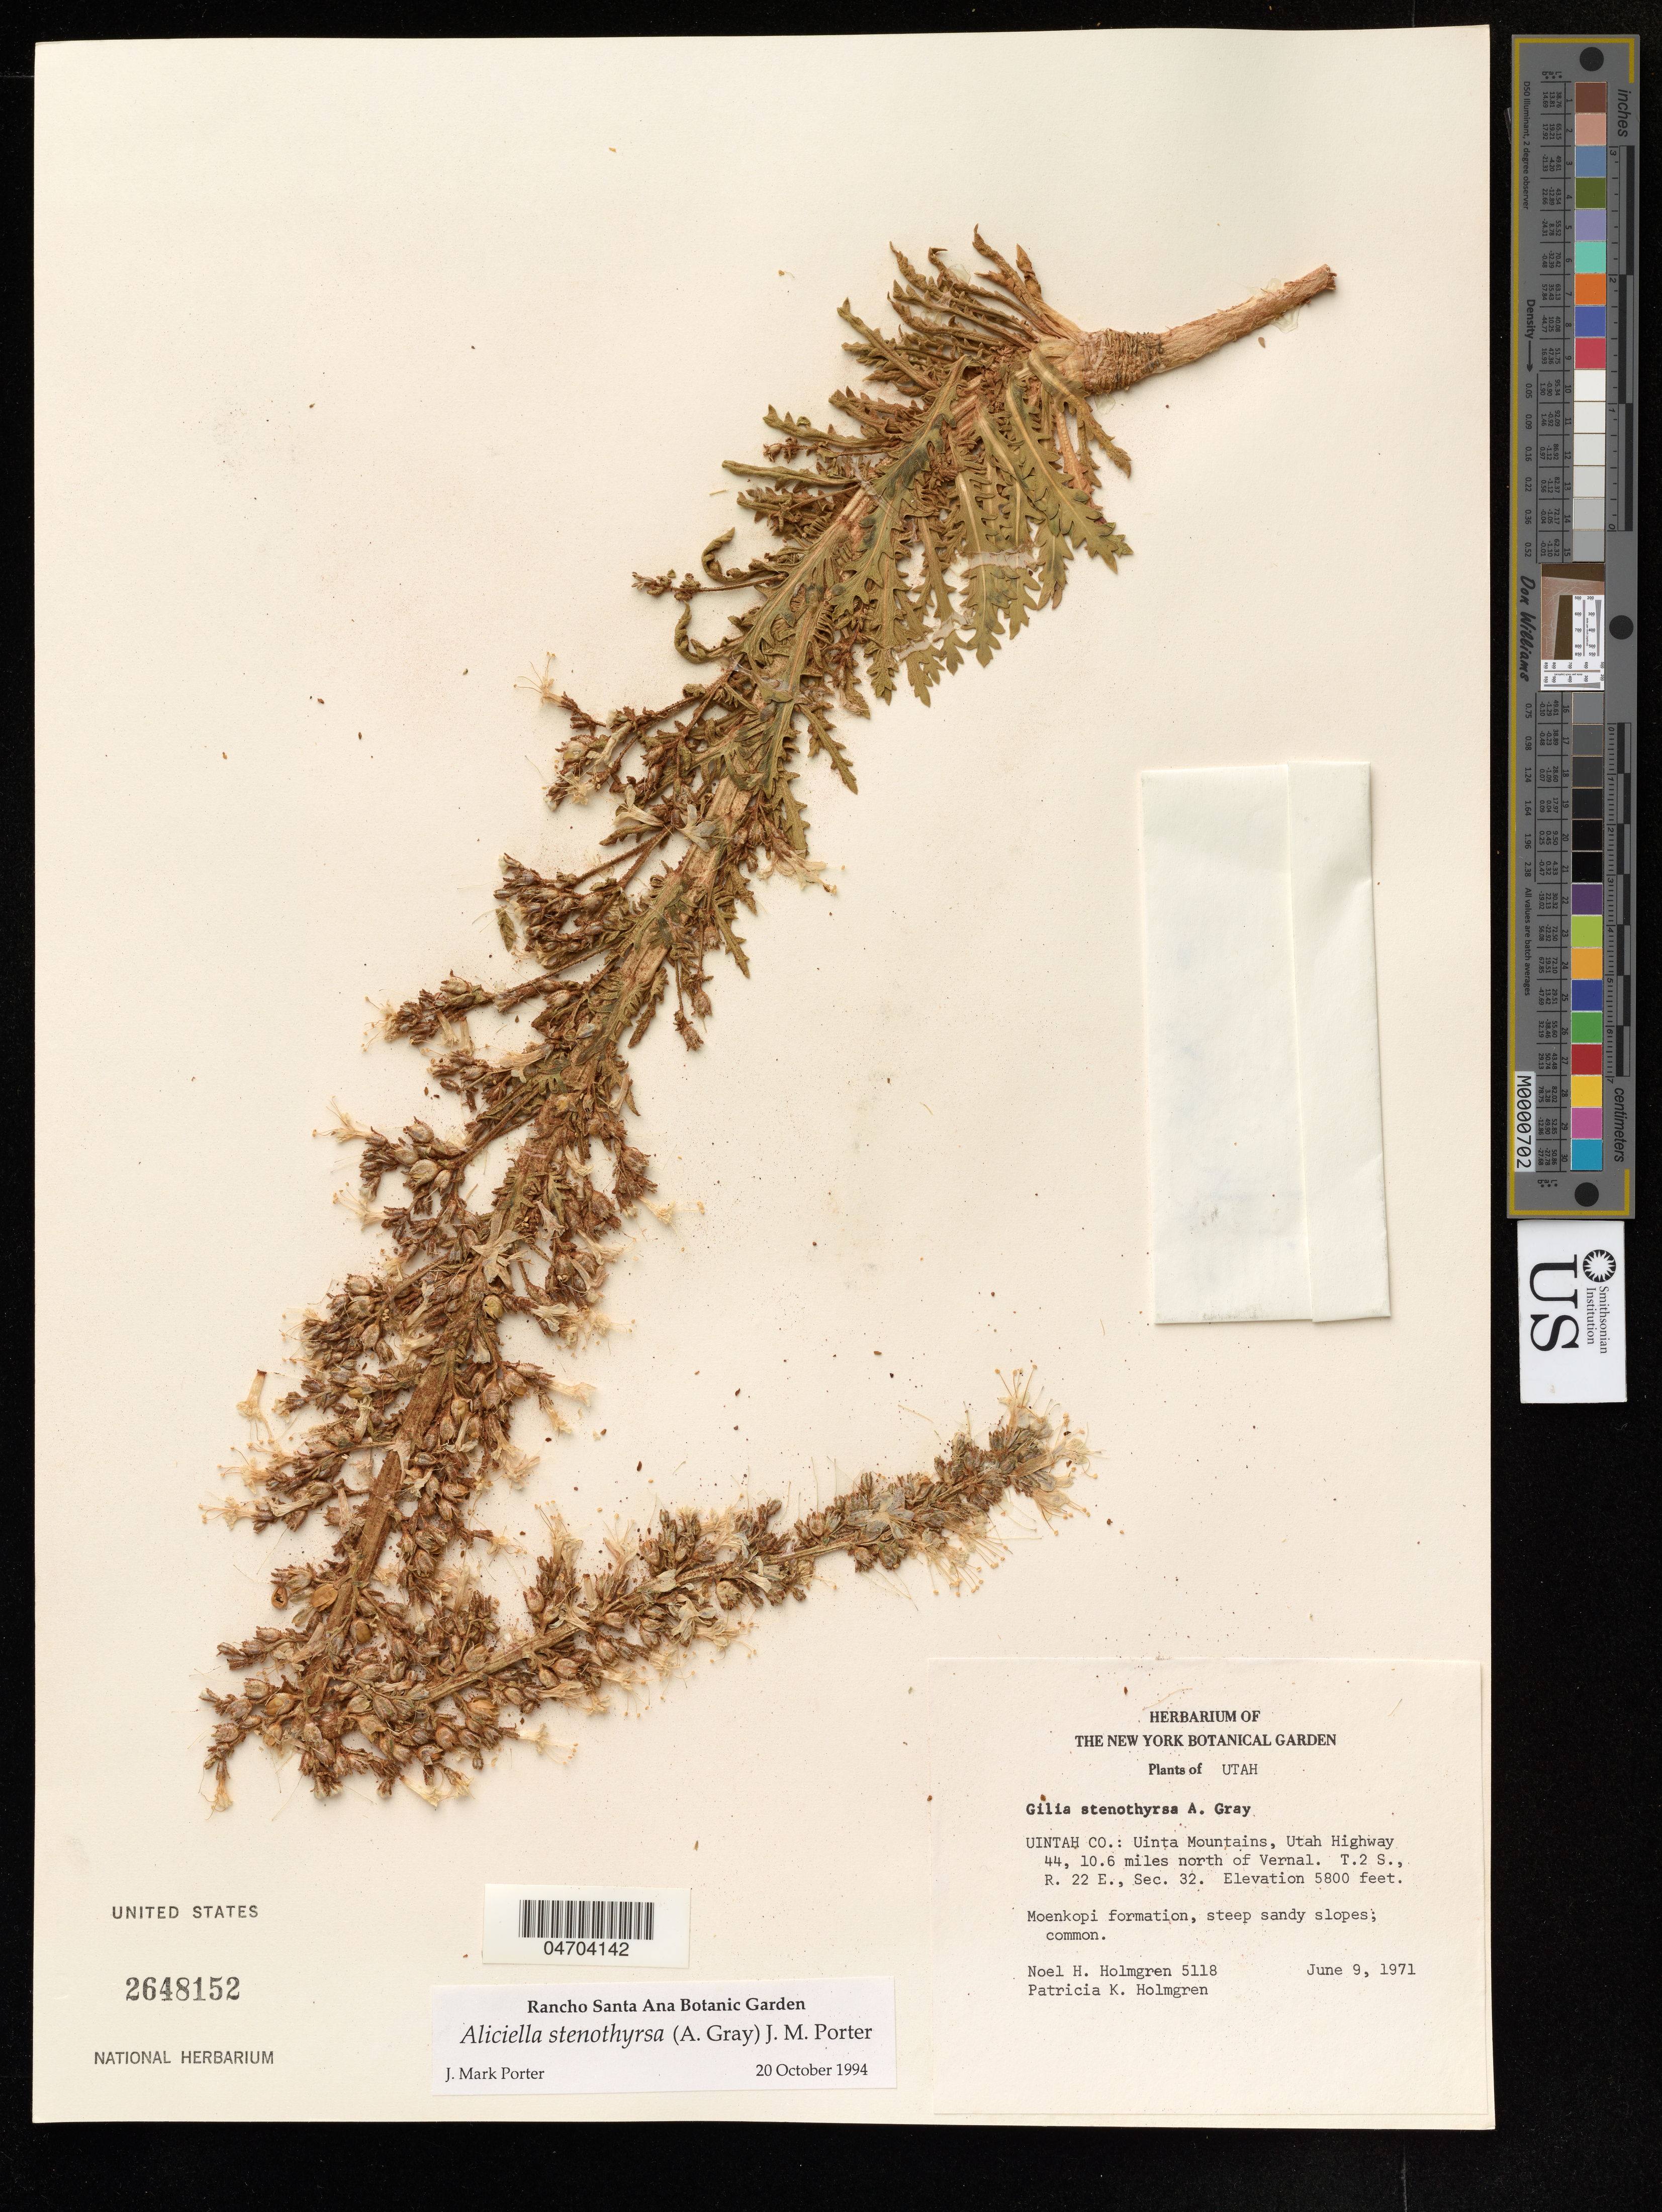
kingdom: Plantae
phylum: Tracheophyta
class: Magnoliopsida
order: Ericales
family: Polemoniaceae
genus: Aliciella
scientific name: Aliciella stenothyrsa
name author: (A. Gray) J.M. Porter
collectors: N. H. Holmgren & P. K. Holmgren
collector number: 5118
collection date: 1971-06-09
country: United States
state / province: Utah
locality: Uintah Co.: Uinta Mountains, Utah Highway 44, 10.6 miles north of Vernal. T.2 S., R. 22 E., Sec. 32.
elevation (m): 1768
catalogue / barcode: US 2648152